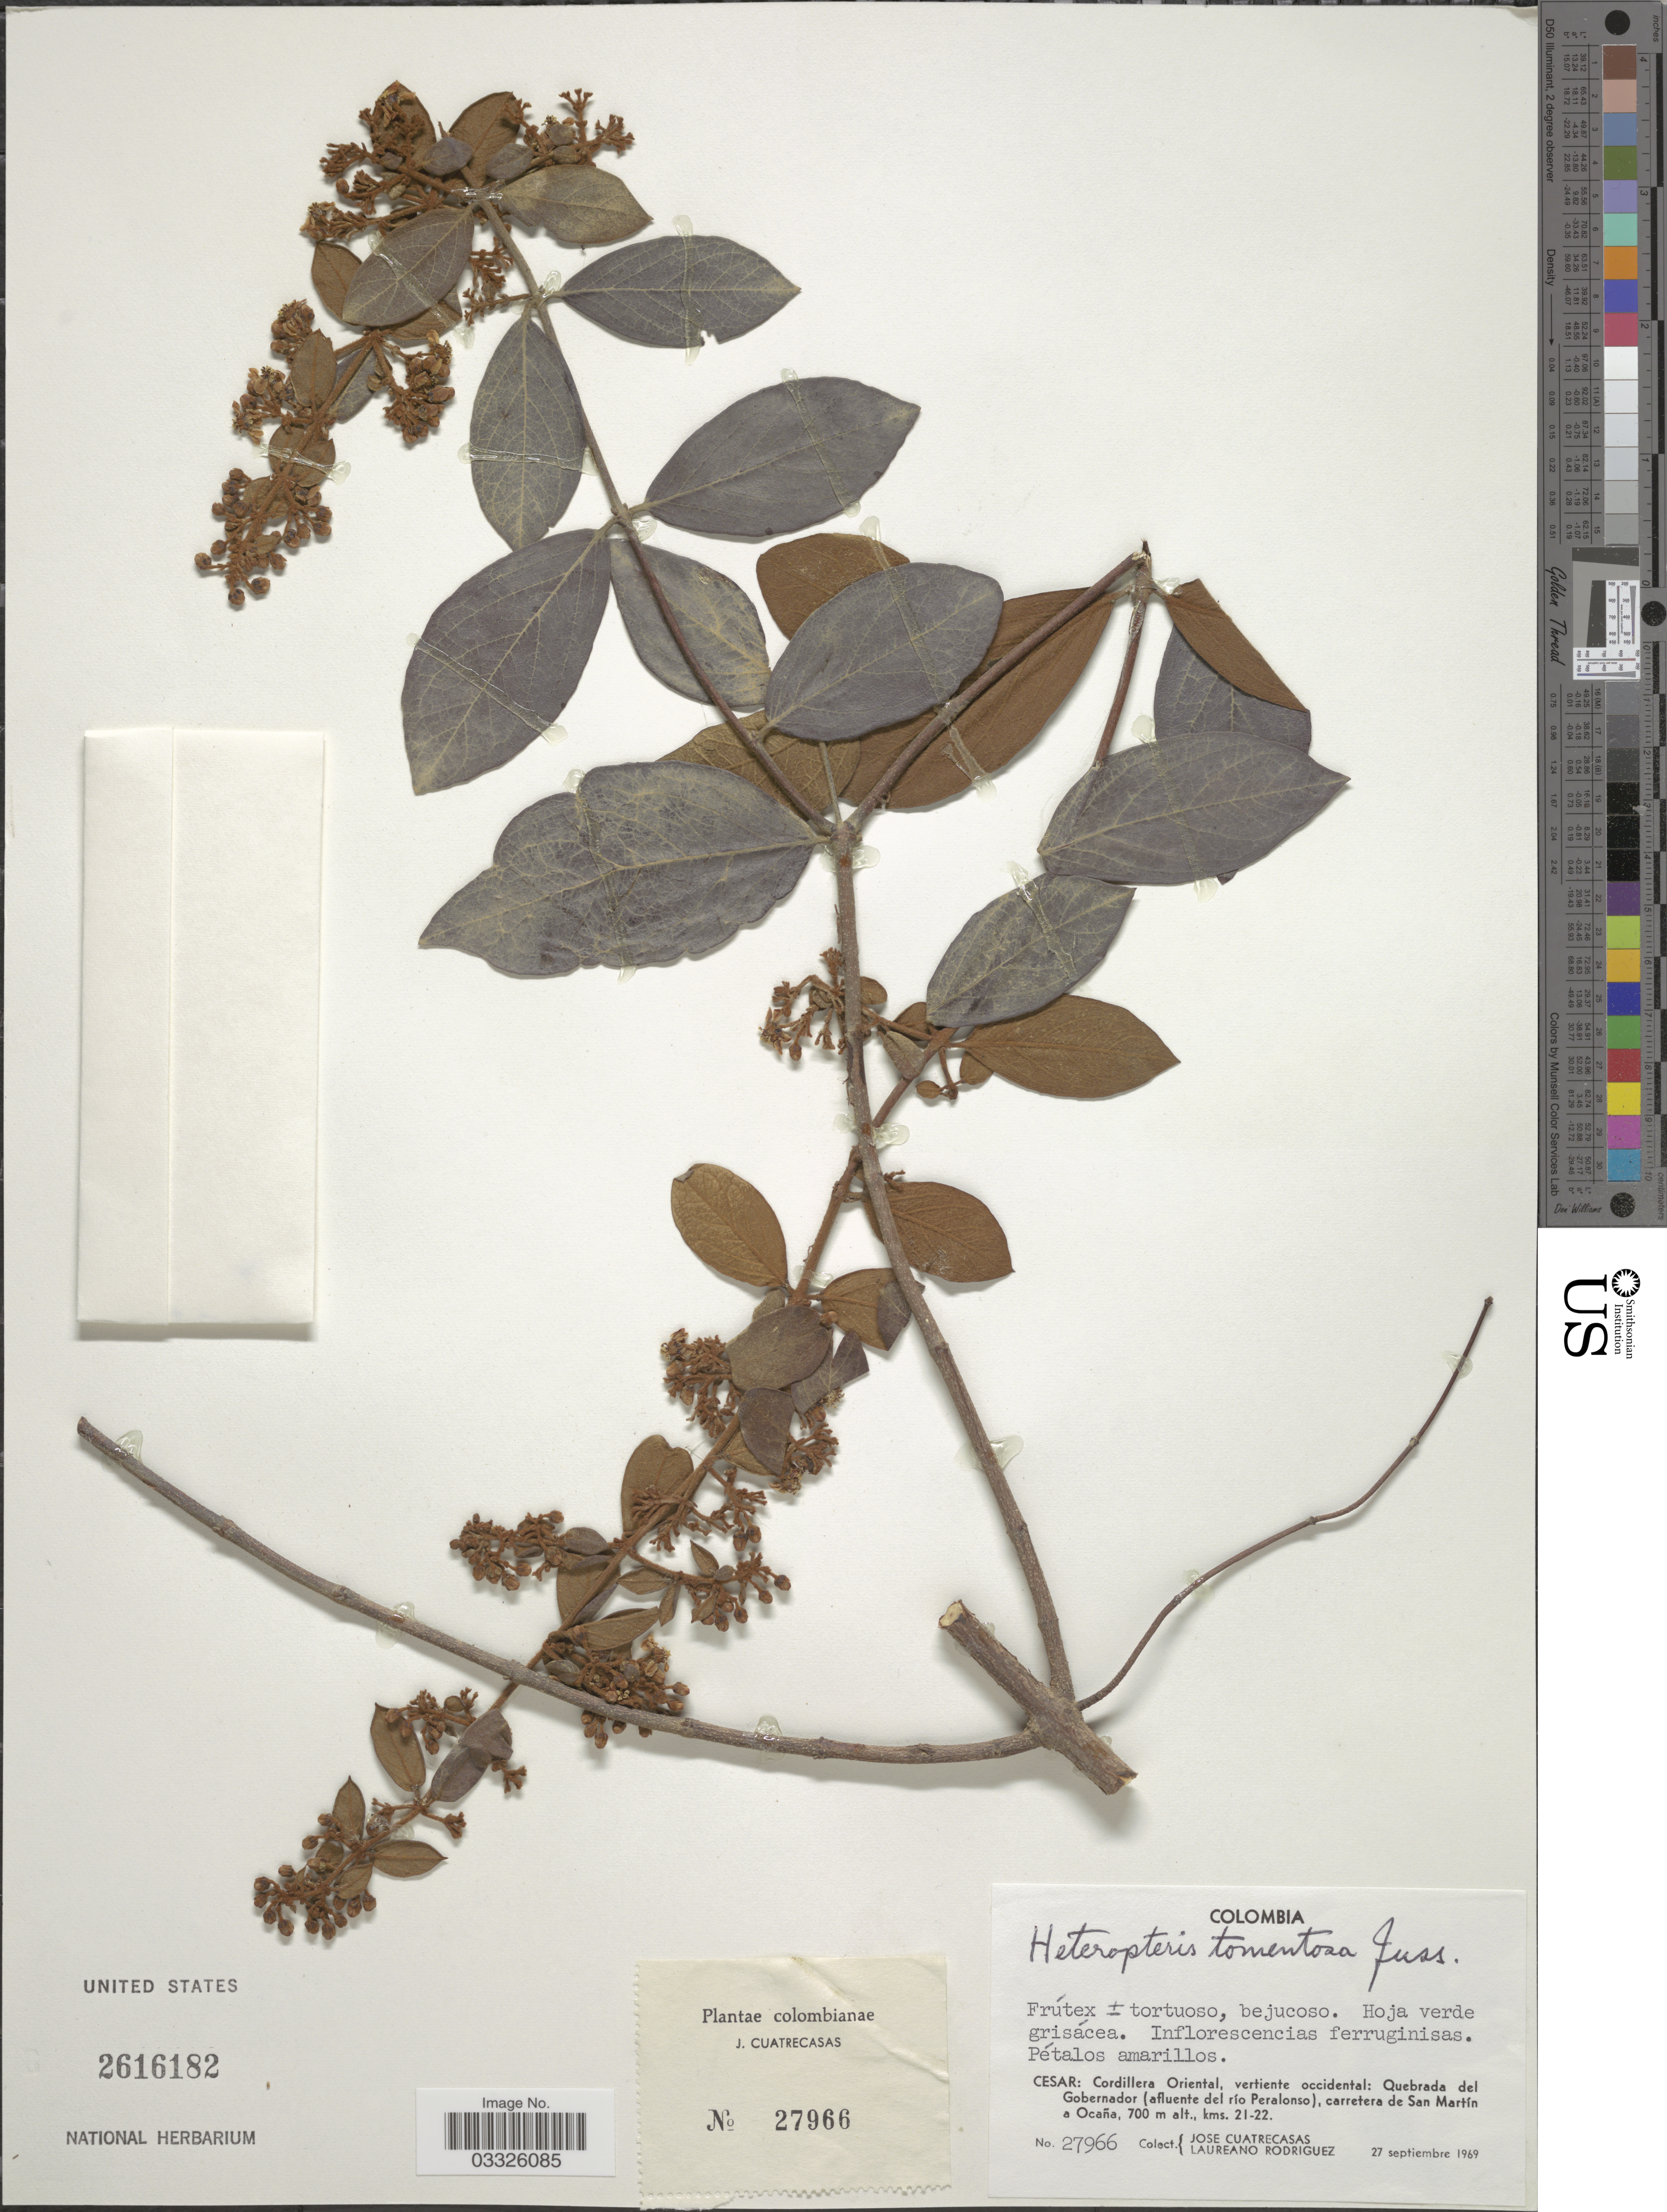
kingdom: Plantae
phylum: Tracheophyta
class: Magnoliopsida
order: Malpighiales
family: Malpighiaceae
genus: Heteropterys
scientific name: Heteropterys tomentosa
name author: A. Juss.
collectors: J. Cuatrecasas & L. Rodriguez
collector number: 27966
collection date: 1969-09-27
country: Colombia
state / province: Cesar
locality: Cordillera Oriental, vertiente occidental: Quebrada del Gobernador (afluente del río Peralonso), carretera de San Martín a Ocaña, kms. 21-22.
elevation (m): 700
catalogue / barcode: US 2616182